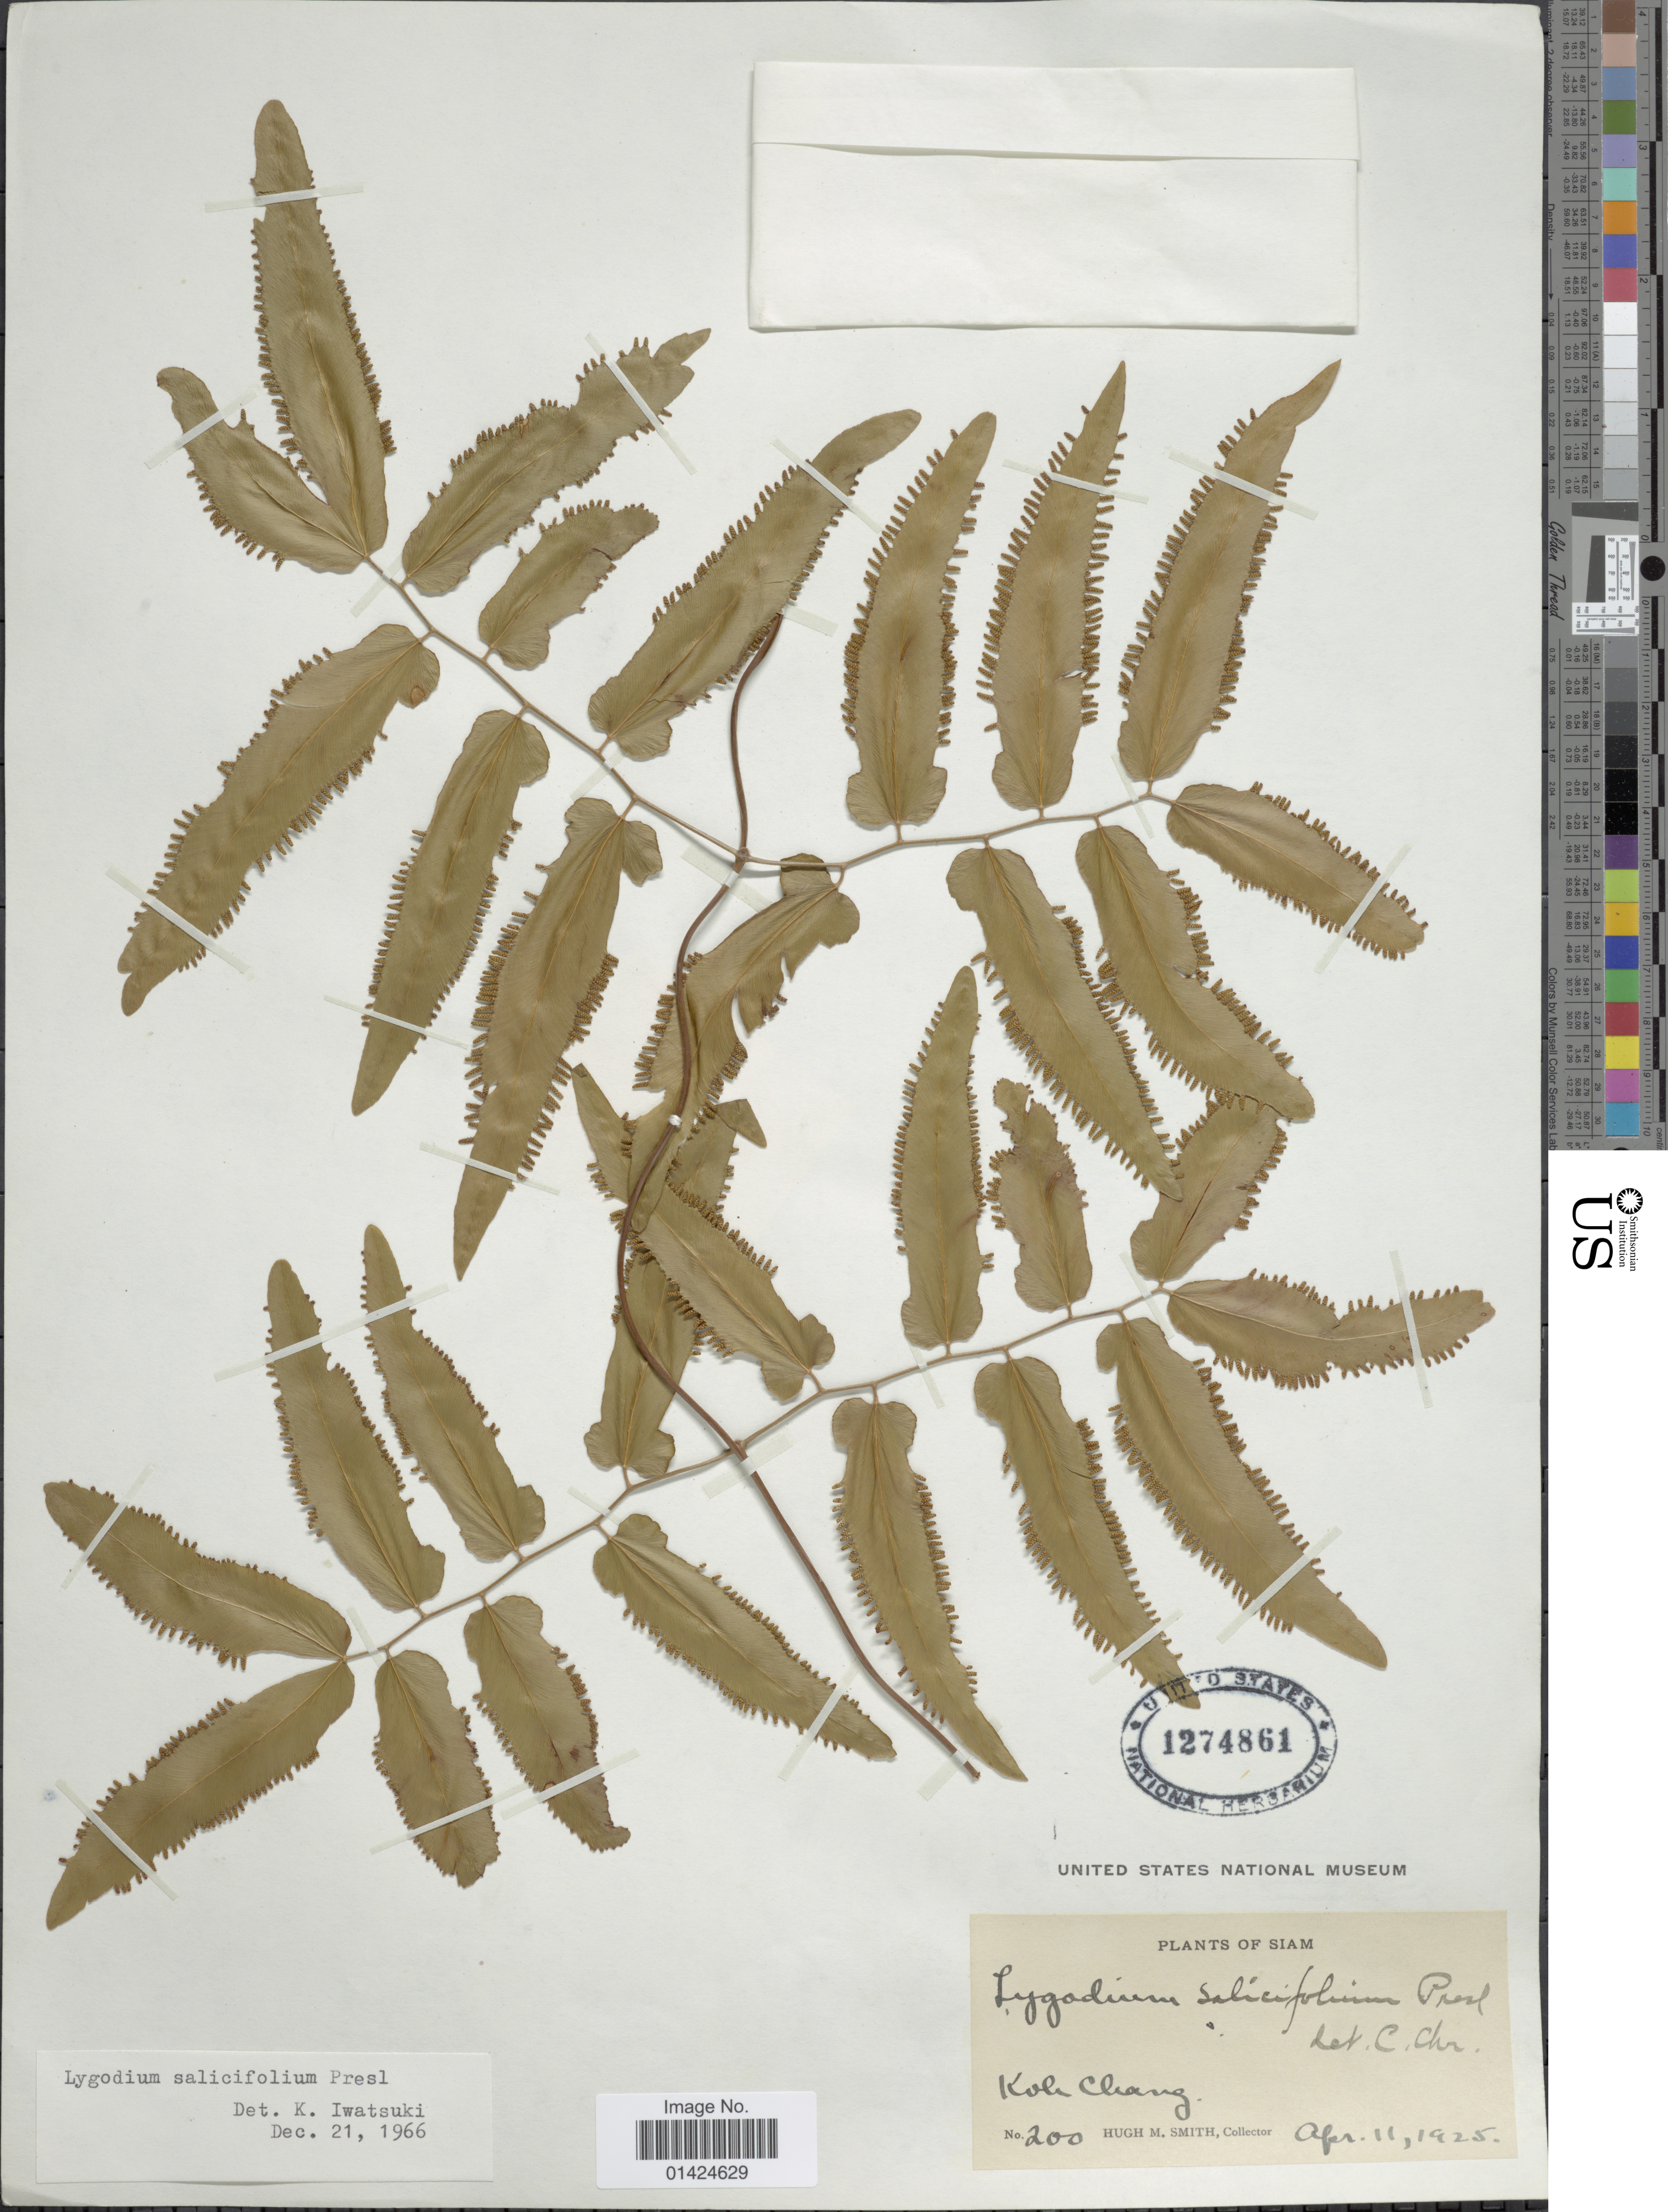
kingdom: Plantae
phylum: Tracheophyta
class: Polypodiopsida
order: Schizaeales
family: Lygodiaceae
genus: Lygodium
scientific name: Lygodium sailcifolium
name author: C. Presl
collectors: H. M. Smith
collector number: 200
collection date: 1925-04-11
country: Thailand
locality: Siam, Koh Chang.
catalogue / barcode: US 1274861